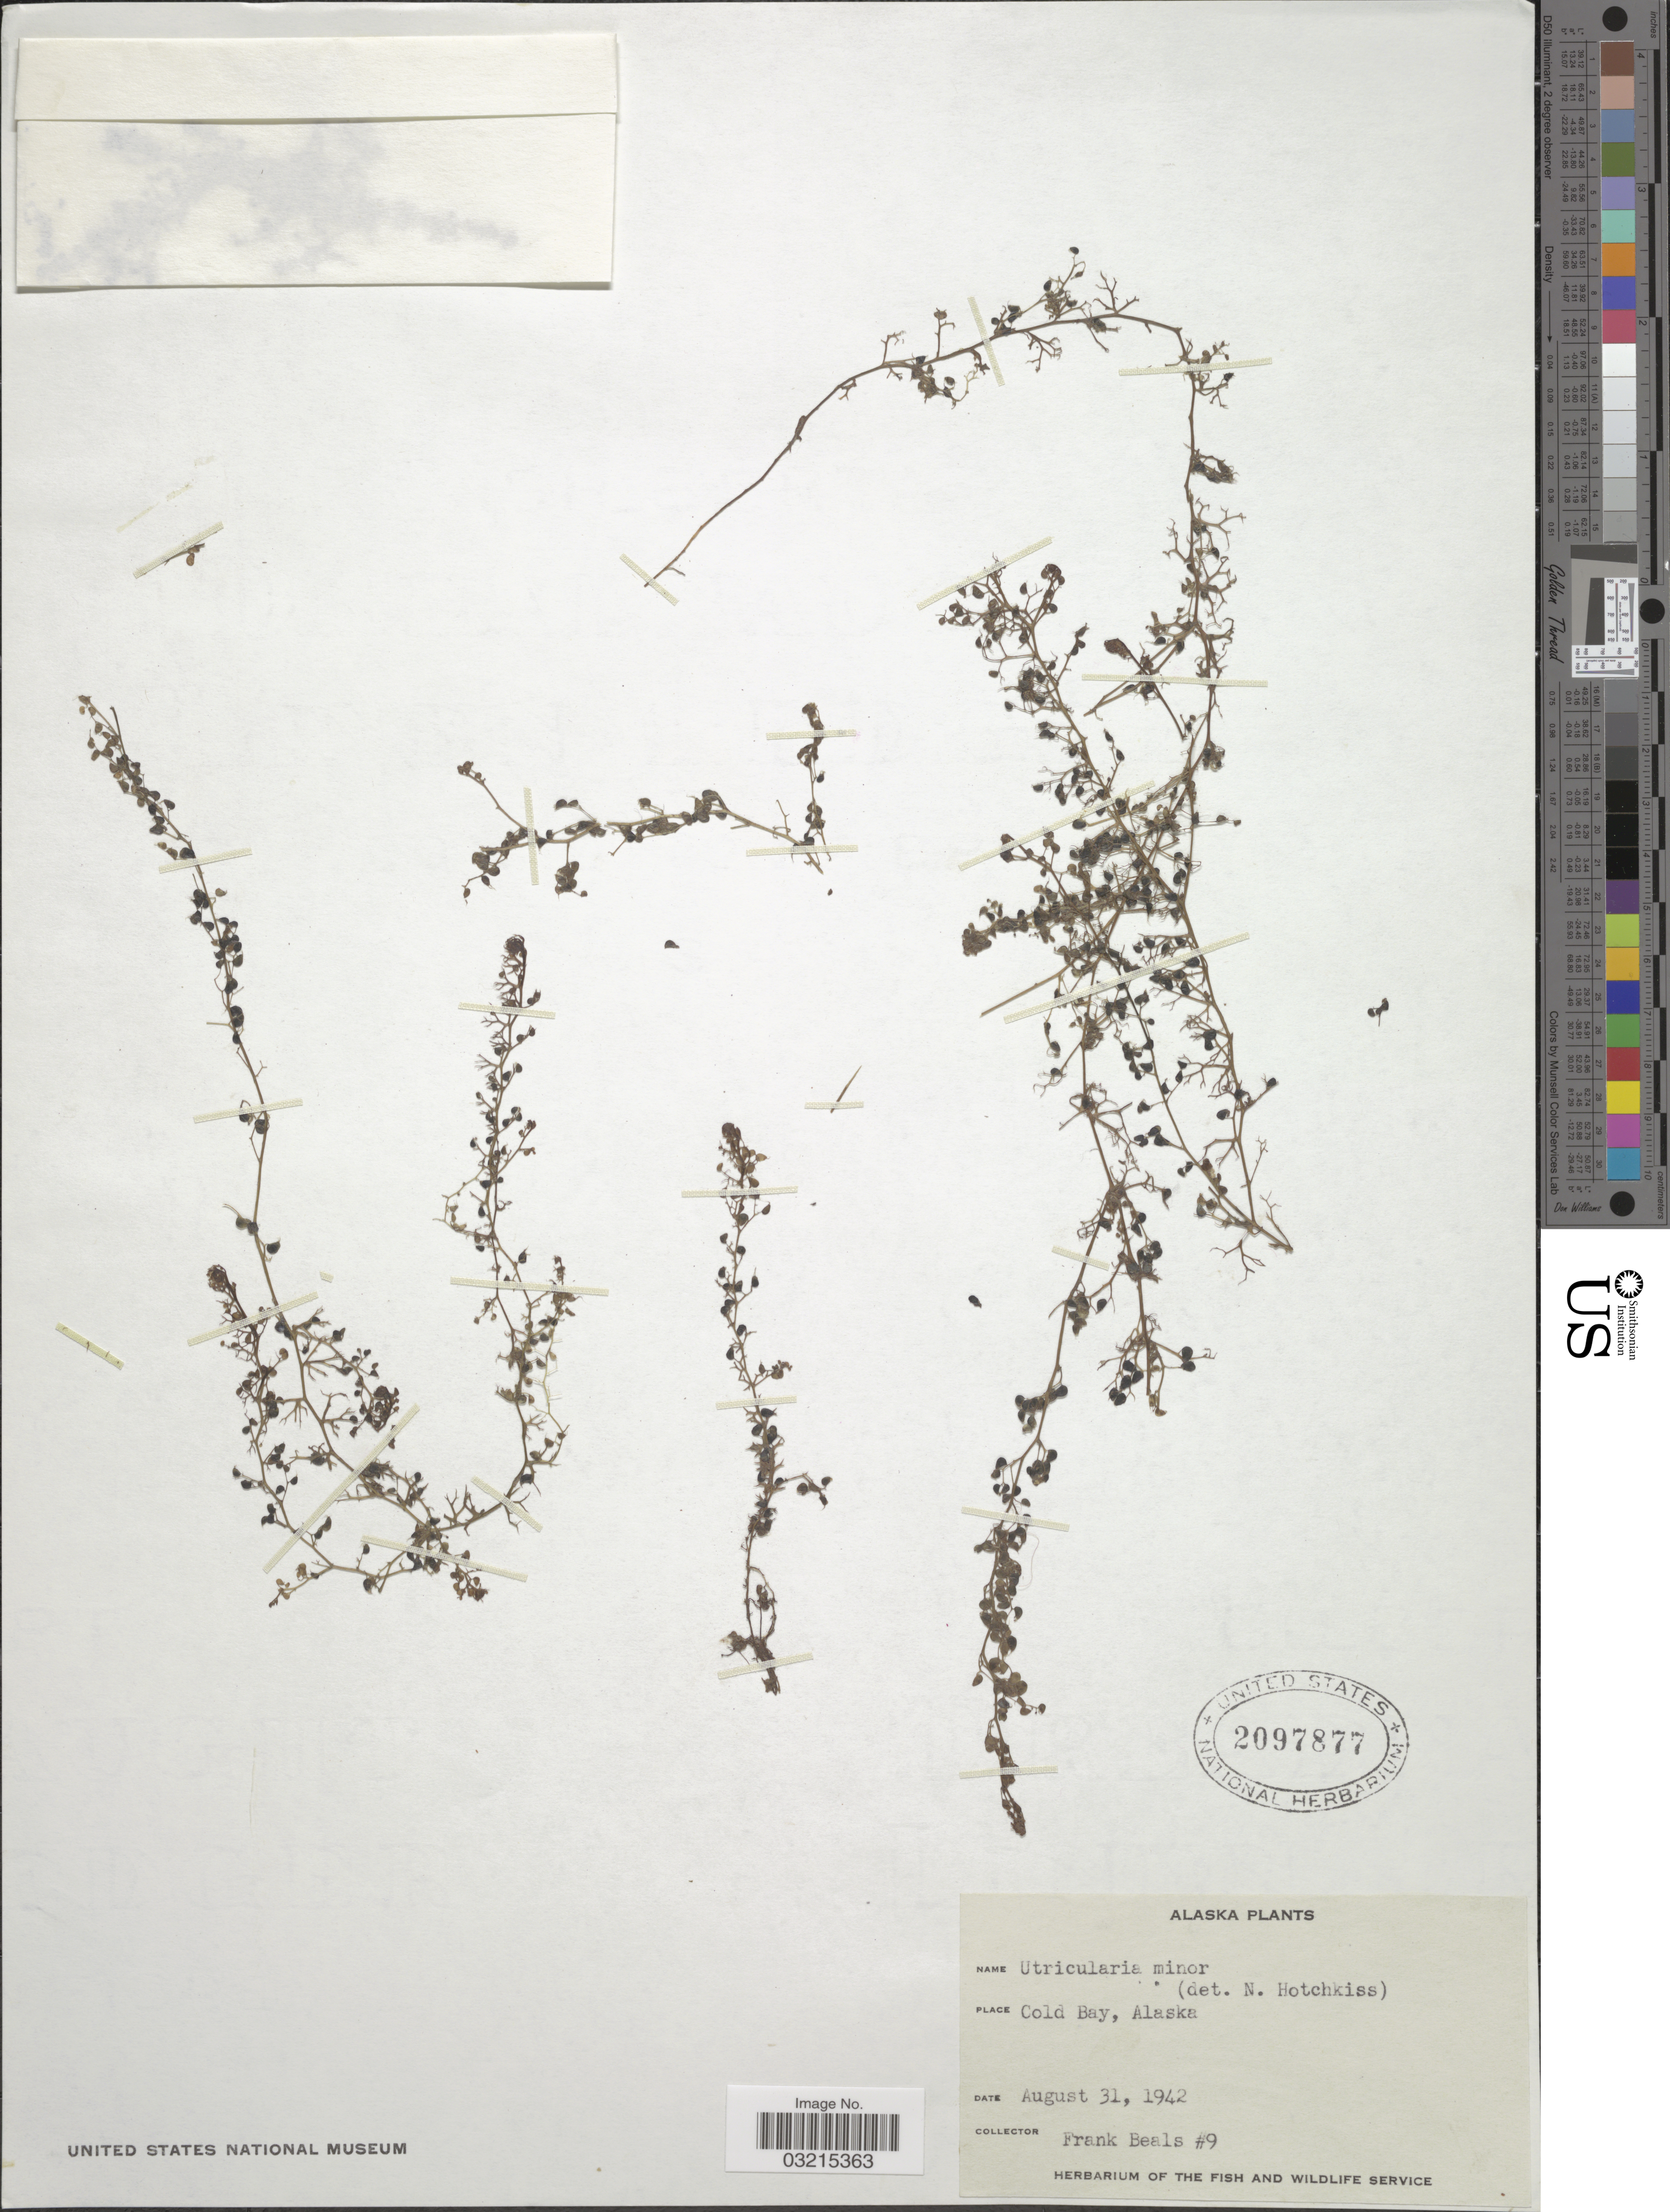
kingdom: Plantae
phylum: Tracheophyta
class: Magnoliopsida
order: Lamiales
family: Lentibulariaceae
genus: Utricularia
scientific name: Utricularia minor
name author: L.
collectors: F. Beals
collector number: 9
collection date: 1942-08-31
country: United States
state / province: Alaska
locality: Cold Bay, Alaska.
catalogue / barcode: US 2097877